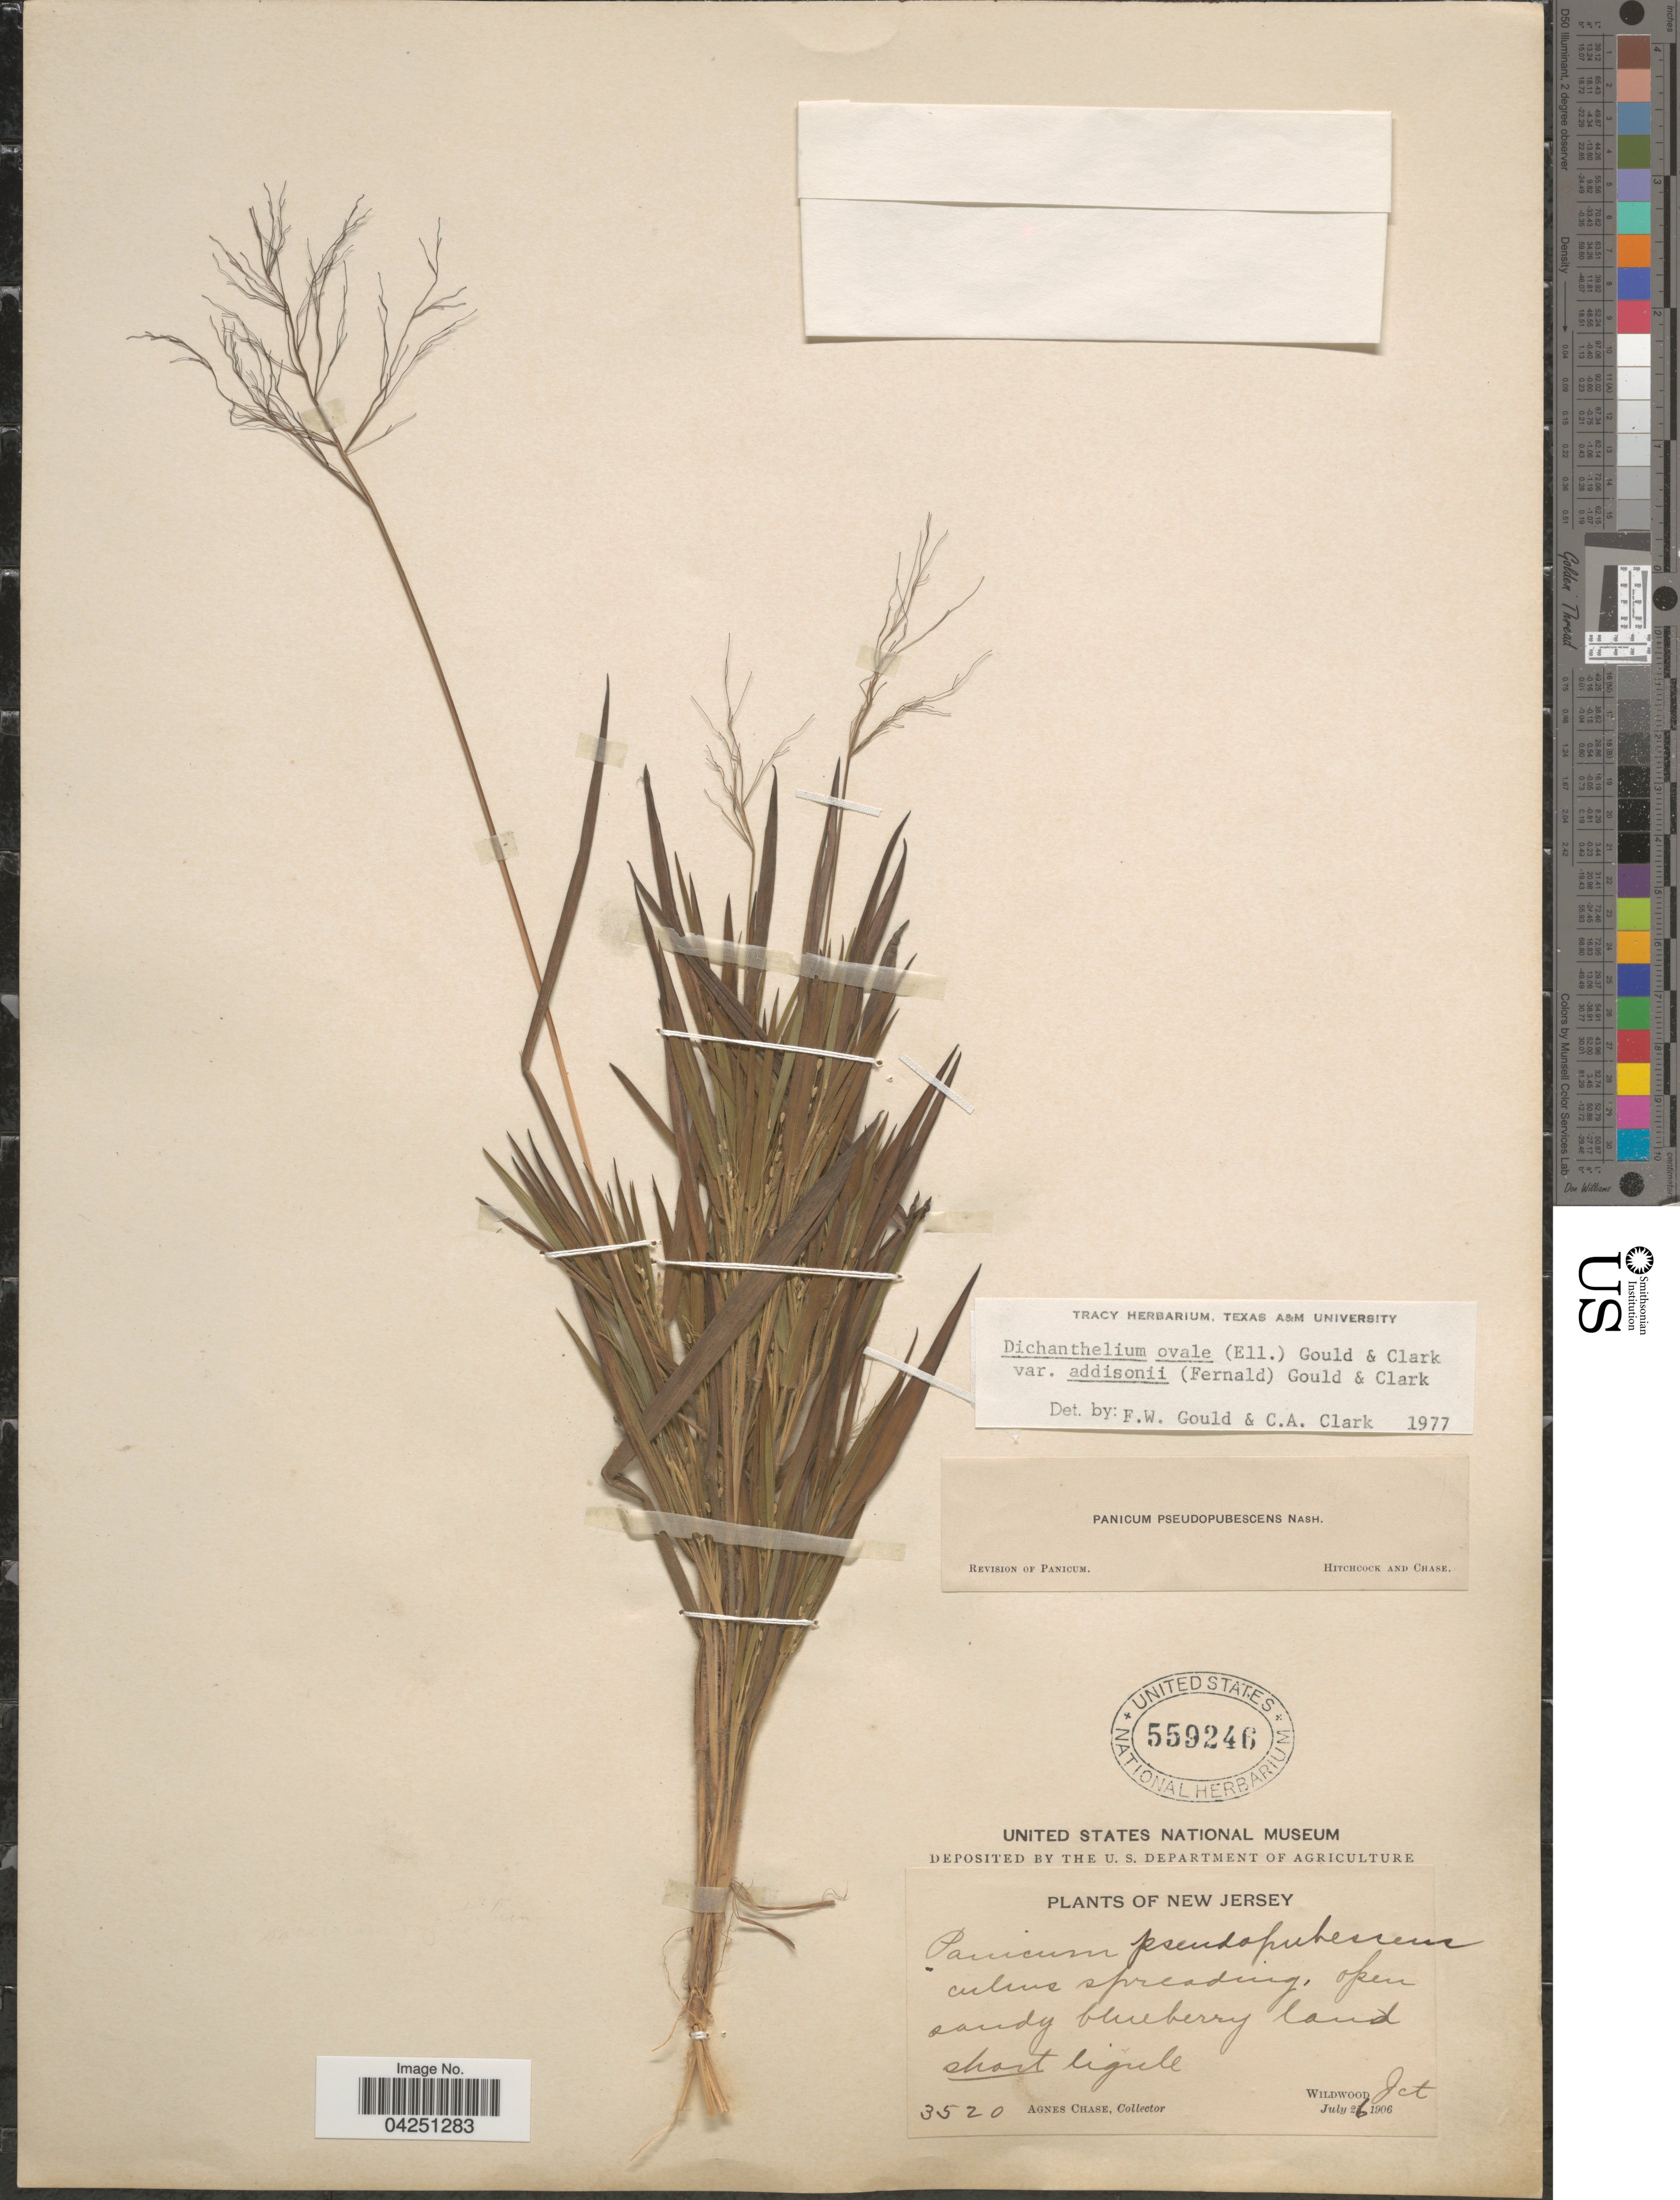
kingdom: Plantae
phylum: Tracheophyta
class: Liliopsida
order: Poales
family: Poaceae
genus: Dichanthelium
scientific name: Dichanthelium acuminatum var. acuminatum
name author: (Sw.) Gould & C.A. Clark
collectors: A. Chase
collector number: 3520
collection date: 1906-07-26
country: United States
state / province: New Jersey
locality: Wildwood Jct.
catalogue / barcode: US 559246